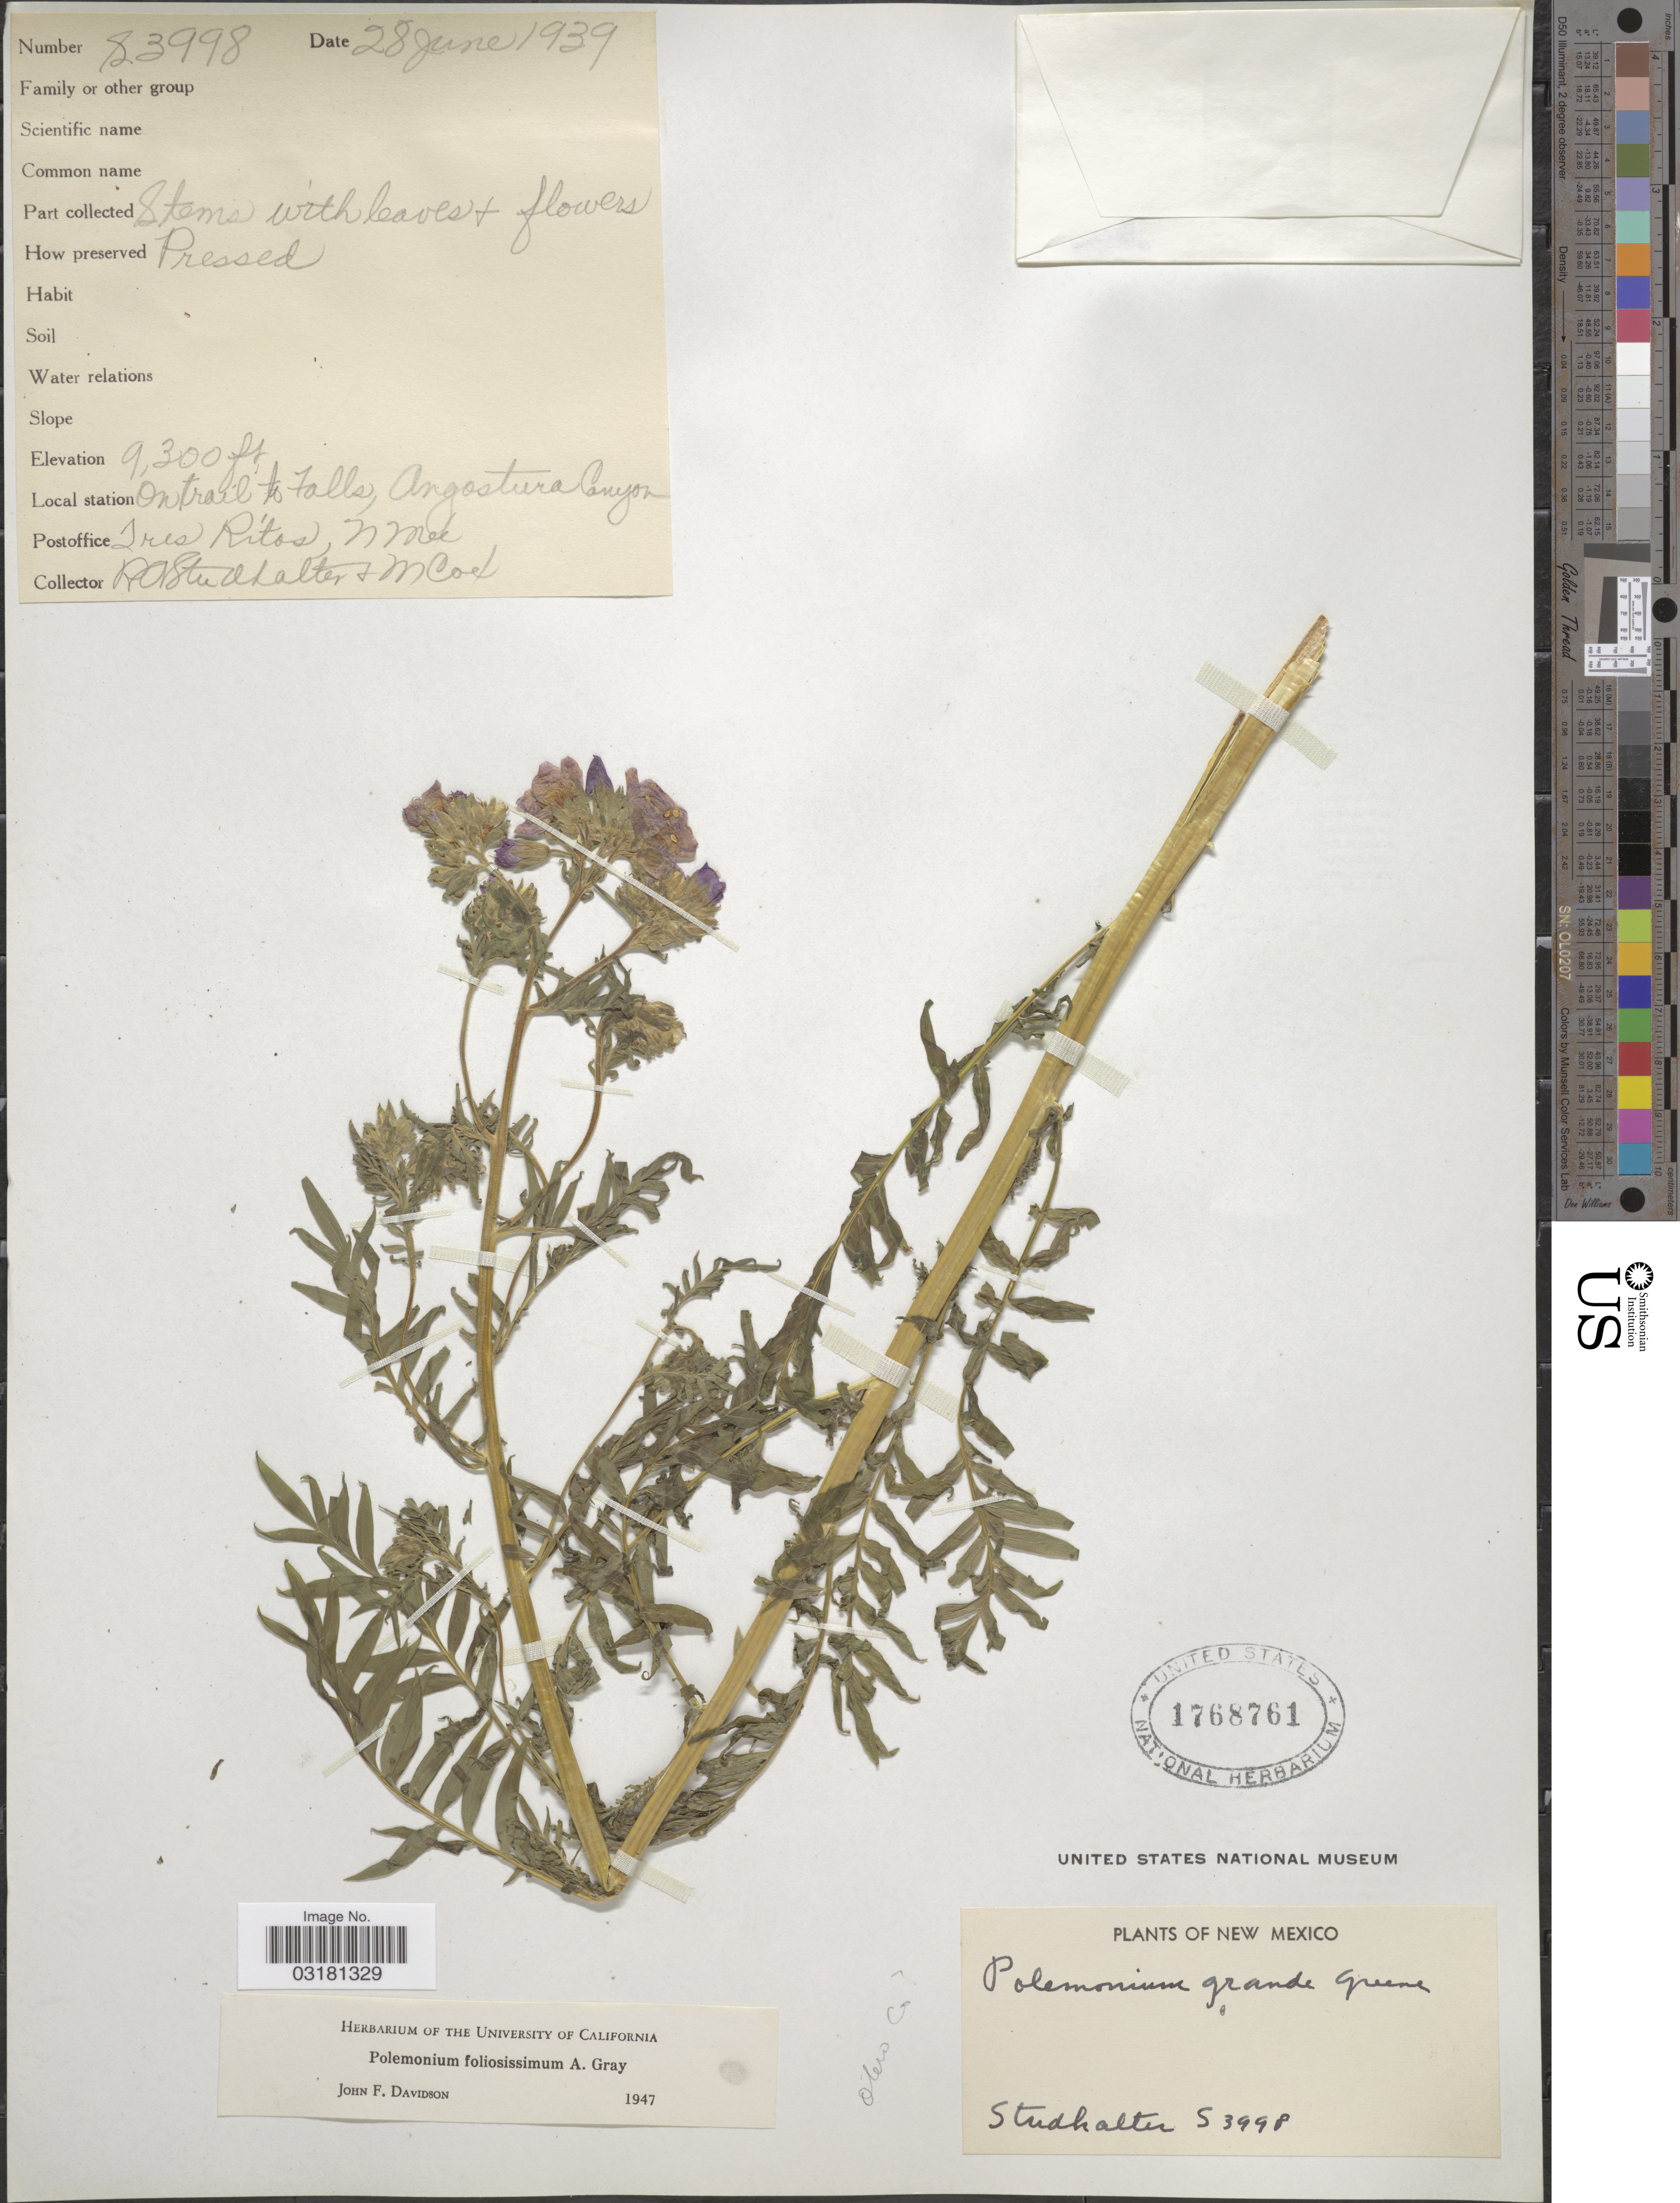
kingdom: Plantae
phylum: Tracheophyta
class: Magnoliopsida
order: Ericales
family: Polemoniaceae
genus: Polemonium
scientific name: Polemonium foliosissimum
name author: A. Gray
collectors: R. Studhalter & M. Cox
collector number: S3998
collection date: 1939-06-28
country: United States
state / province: New Mexico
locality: On trail to Falls, Angostura Canyon. Tres Ritos, N Mex. Otero Co.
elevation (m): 2835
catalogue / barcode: US 1768761